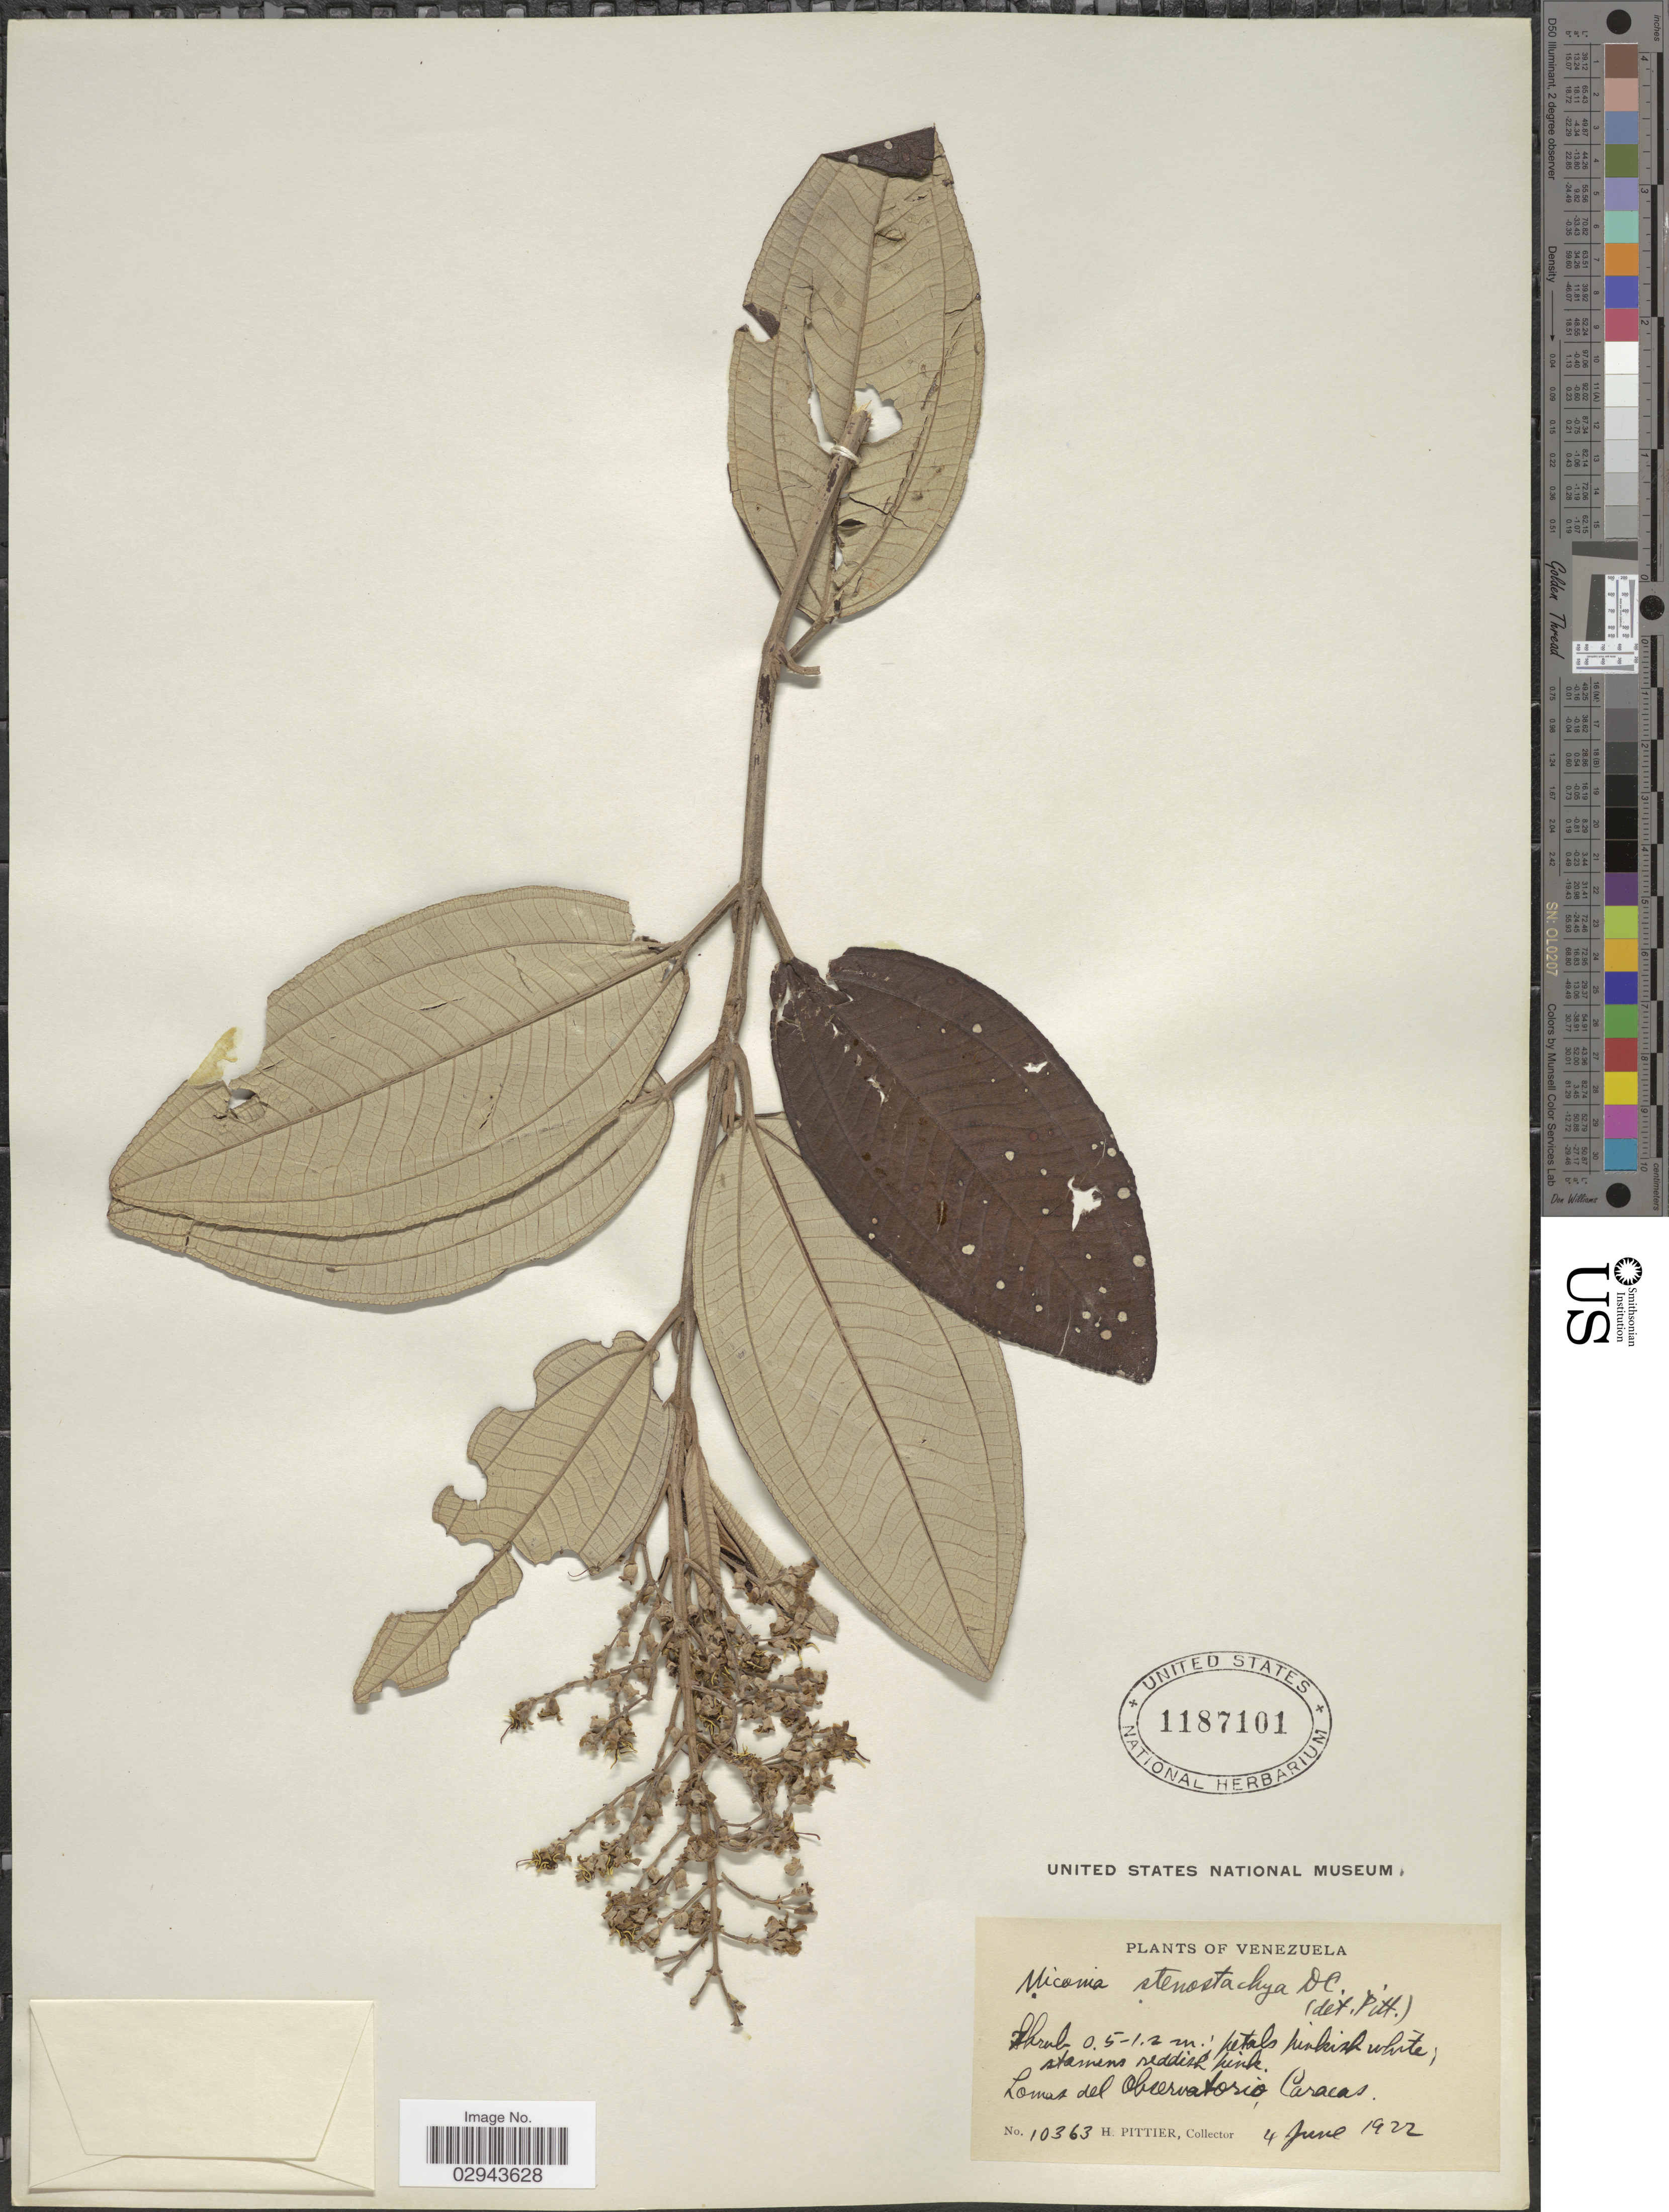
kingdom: Plantae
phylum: Tracheophyta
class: Magnoliopsida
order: Myrtales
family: Melastomataceae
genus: Miconia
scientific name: Miconia stenostachya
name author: DC.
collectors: H. F. Pittier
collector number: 10363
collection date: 1922-06-04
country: Venezuela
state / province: Distrito Federal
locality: Lomas del observatorio, Caracas.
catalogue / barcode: US 1187101